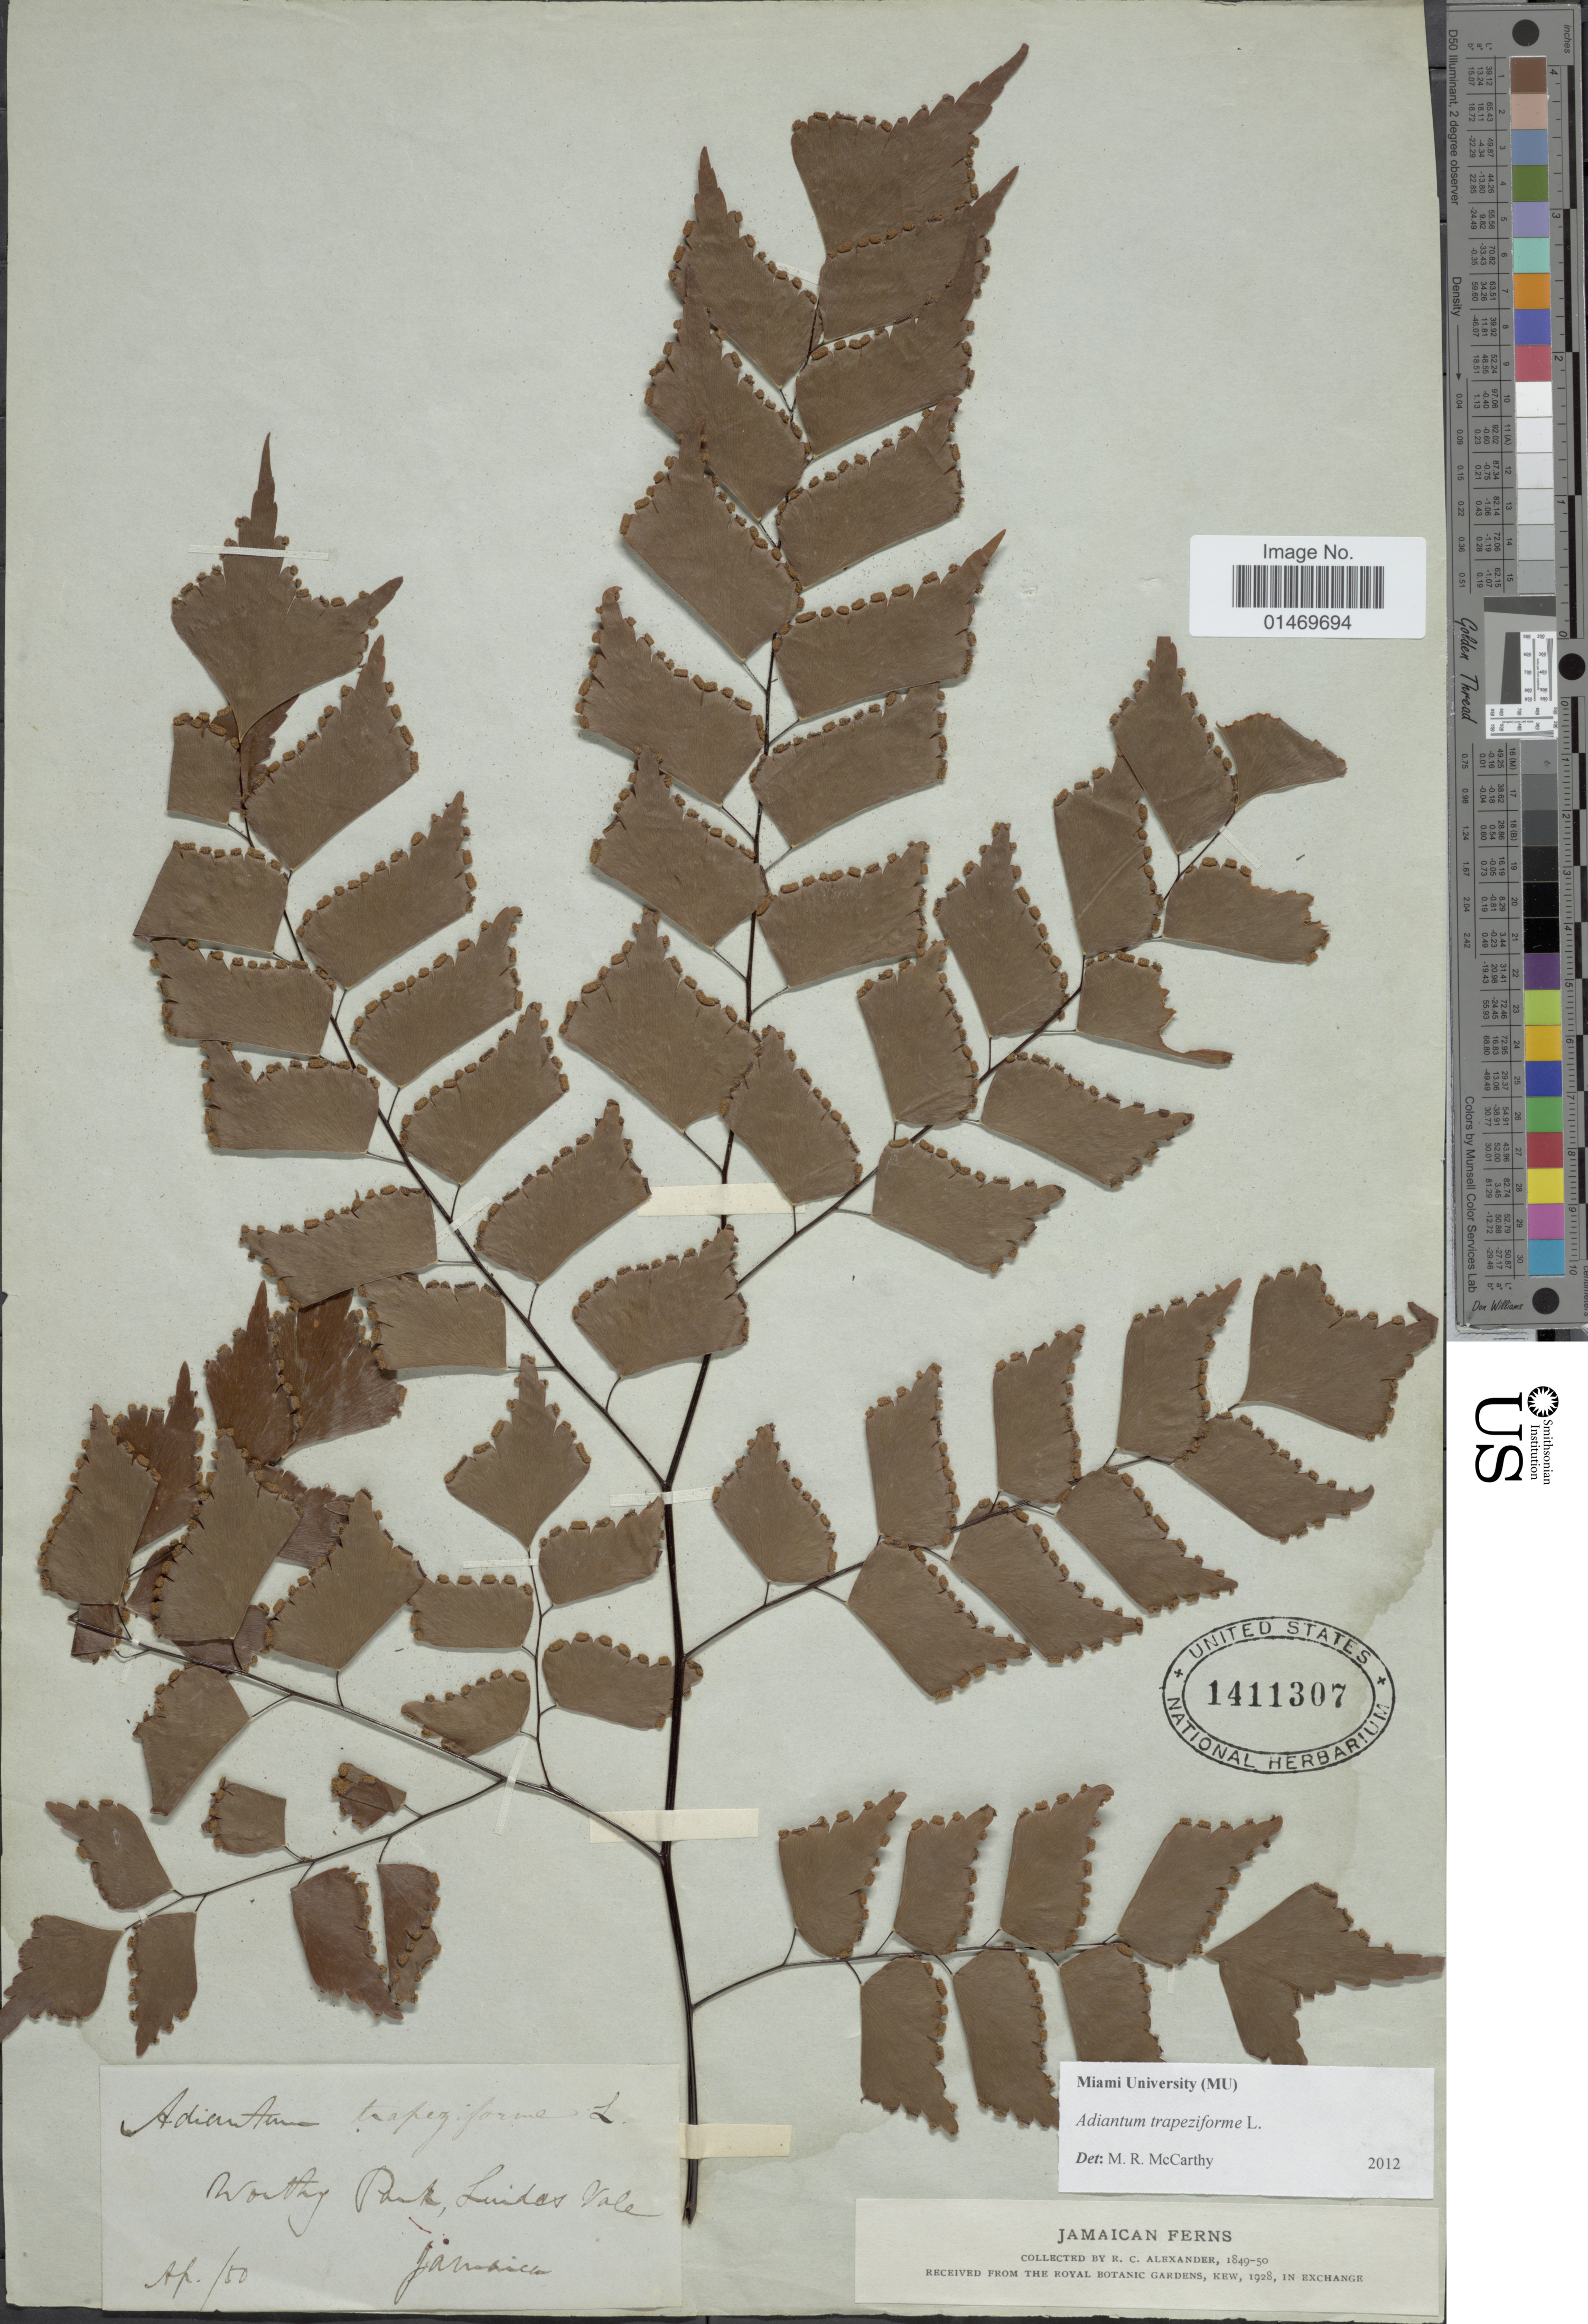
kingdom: Plantae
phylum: Tracheophyta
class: Polypodiopsida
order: Polypodiales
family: Pteridaceae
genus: Adiantum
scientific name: Adiantum trapeziforme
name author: L.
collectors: R. C. Alexander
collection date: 1850-04/1850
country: Jamaica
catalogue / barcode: US 1411307